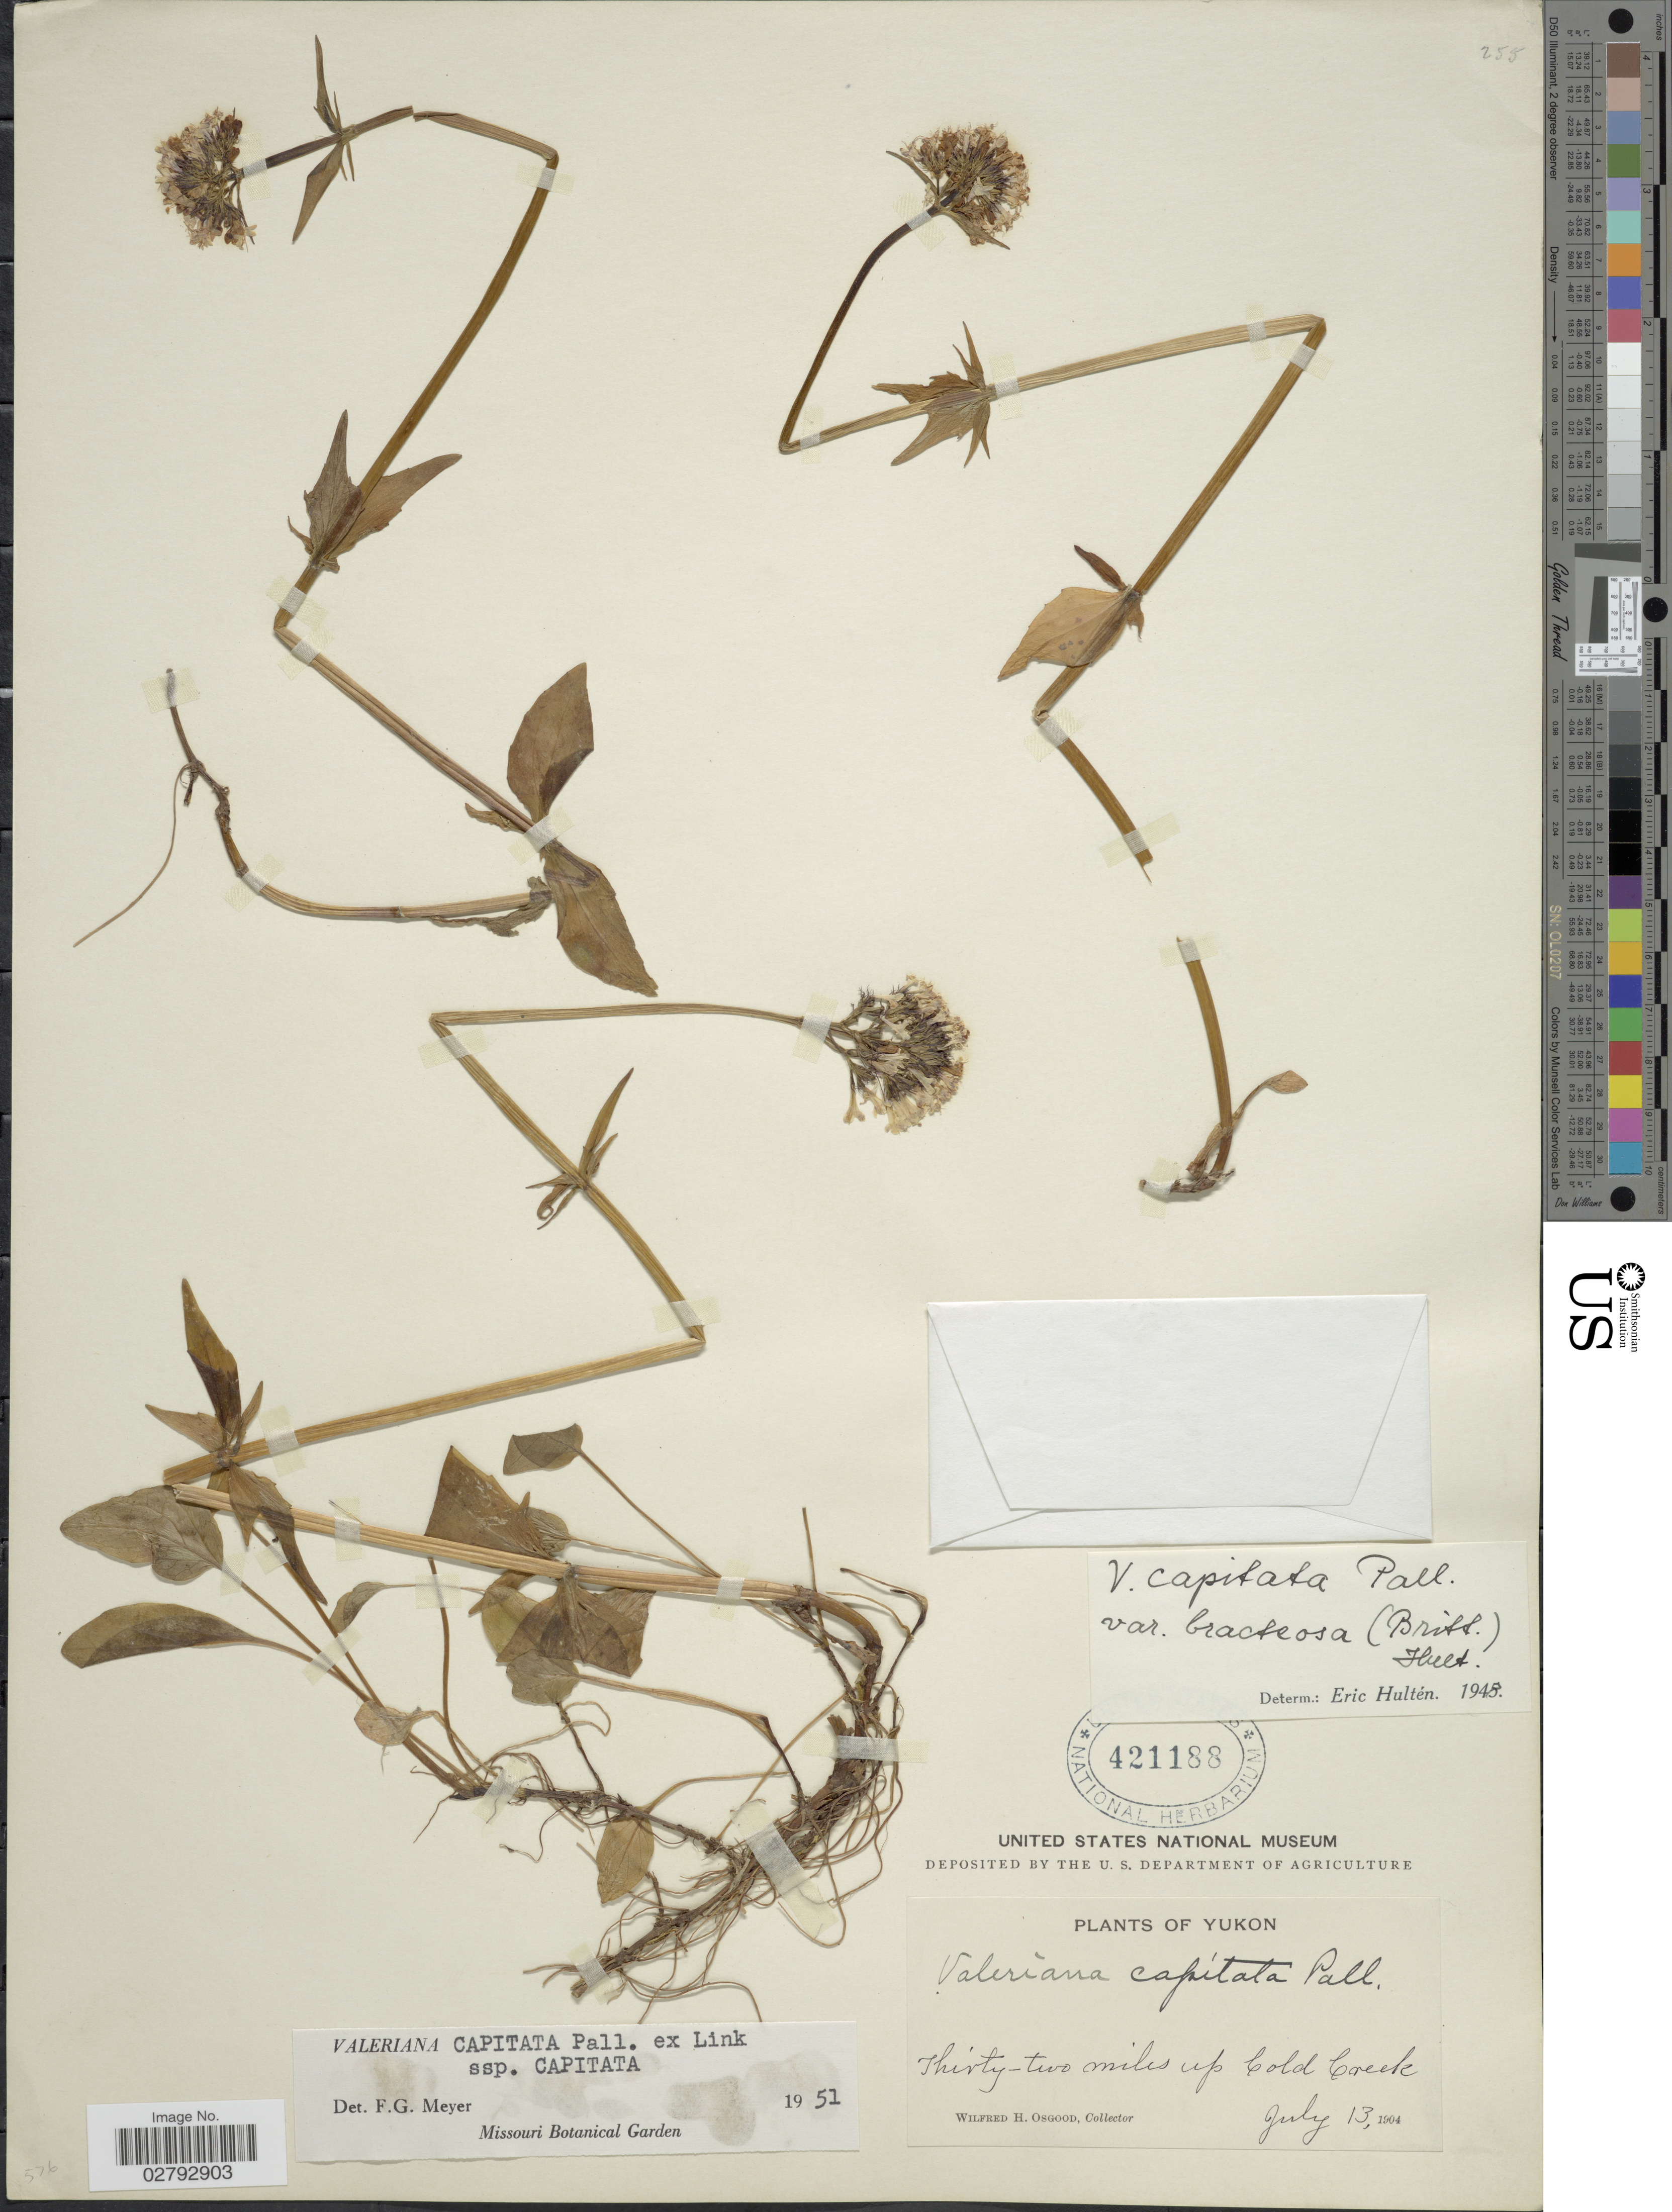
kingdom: Plantae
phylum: Tracheophyta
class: Magnoliopsida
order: Dipsacales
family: Caprifoliaceae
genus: Valeriana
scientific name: Valeriana capitata subsp. capitata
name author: Link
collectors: W. Osgood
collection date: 1904-07-13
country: Canada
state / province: Yukon Territory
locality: Yukon. Thirty-two miles up Cold Creek.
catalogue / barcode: US 421188